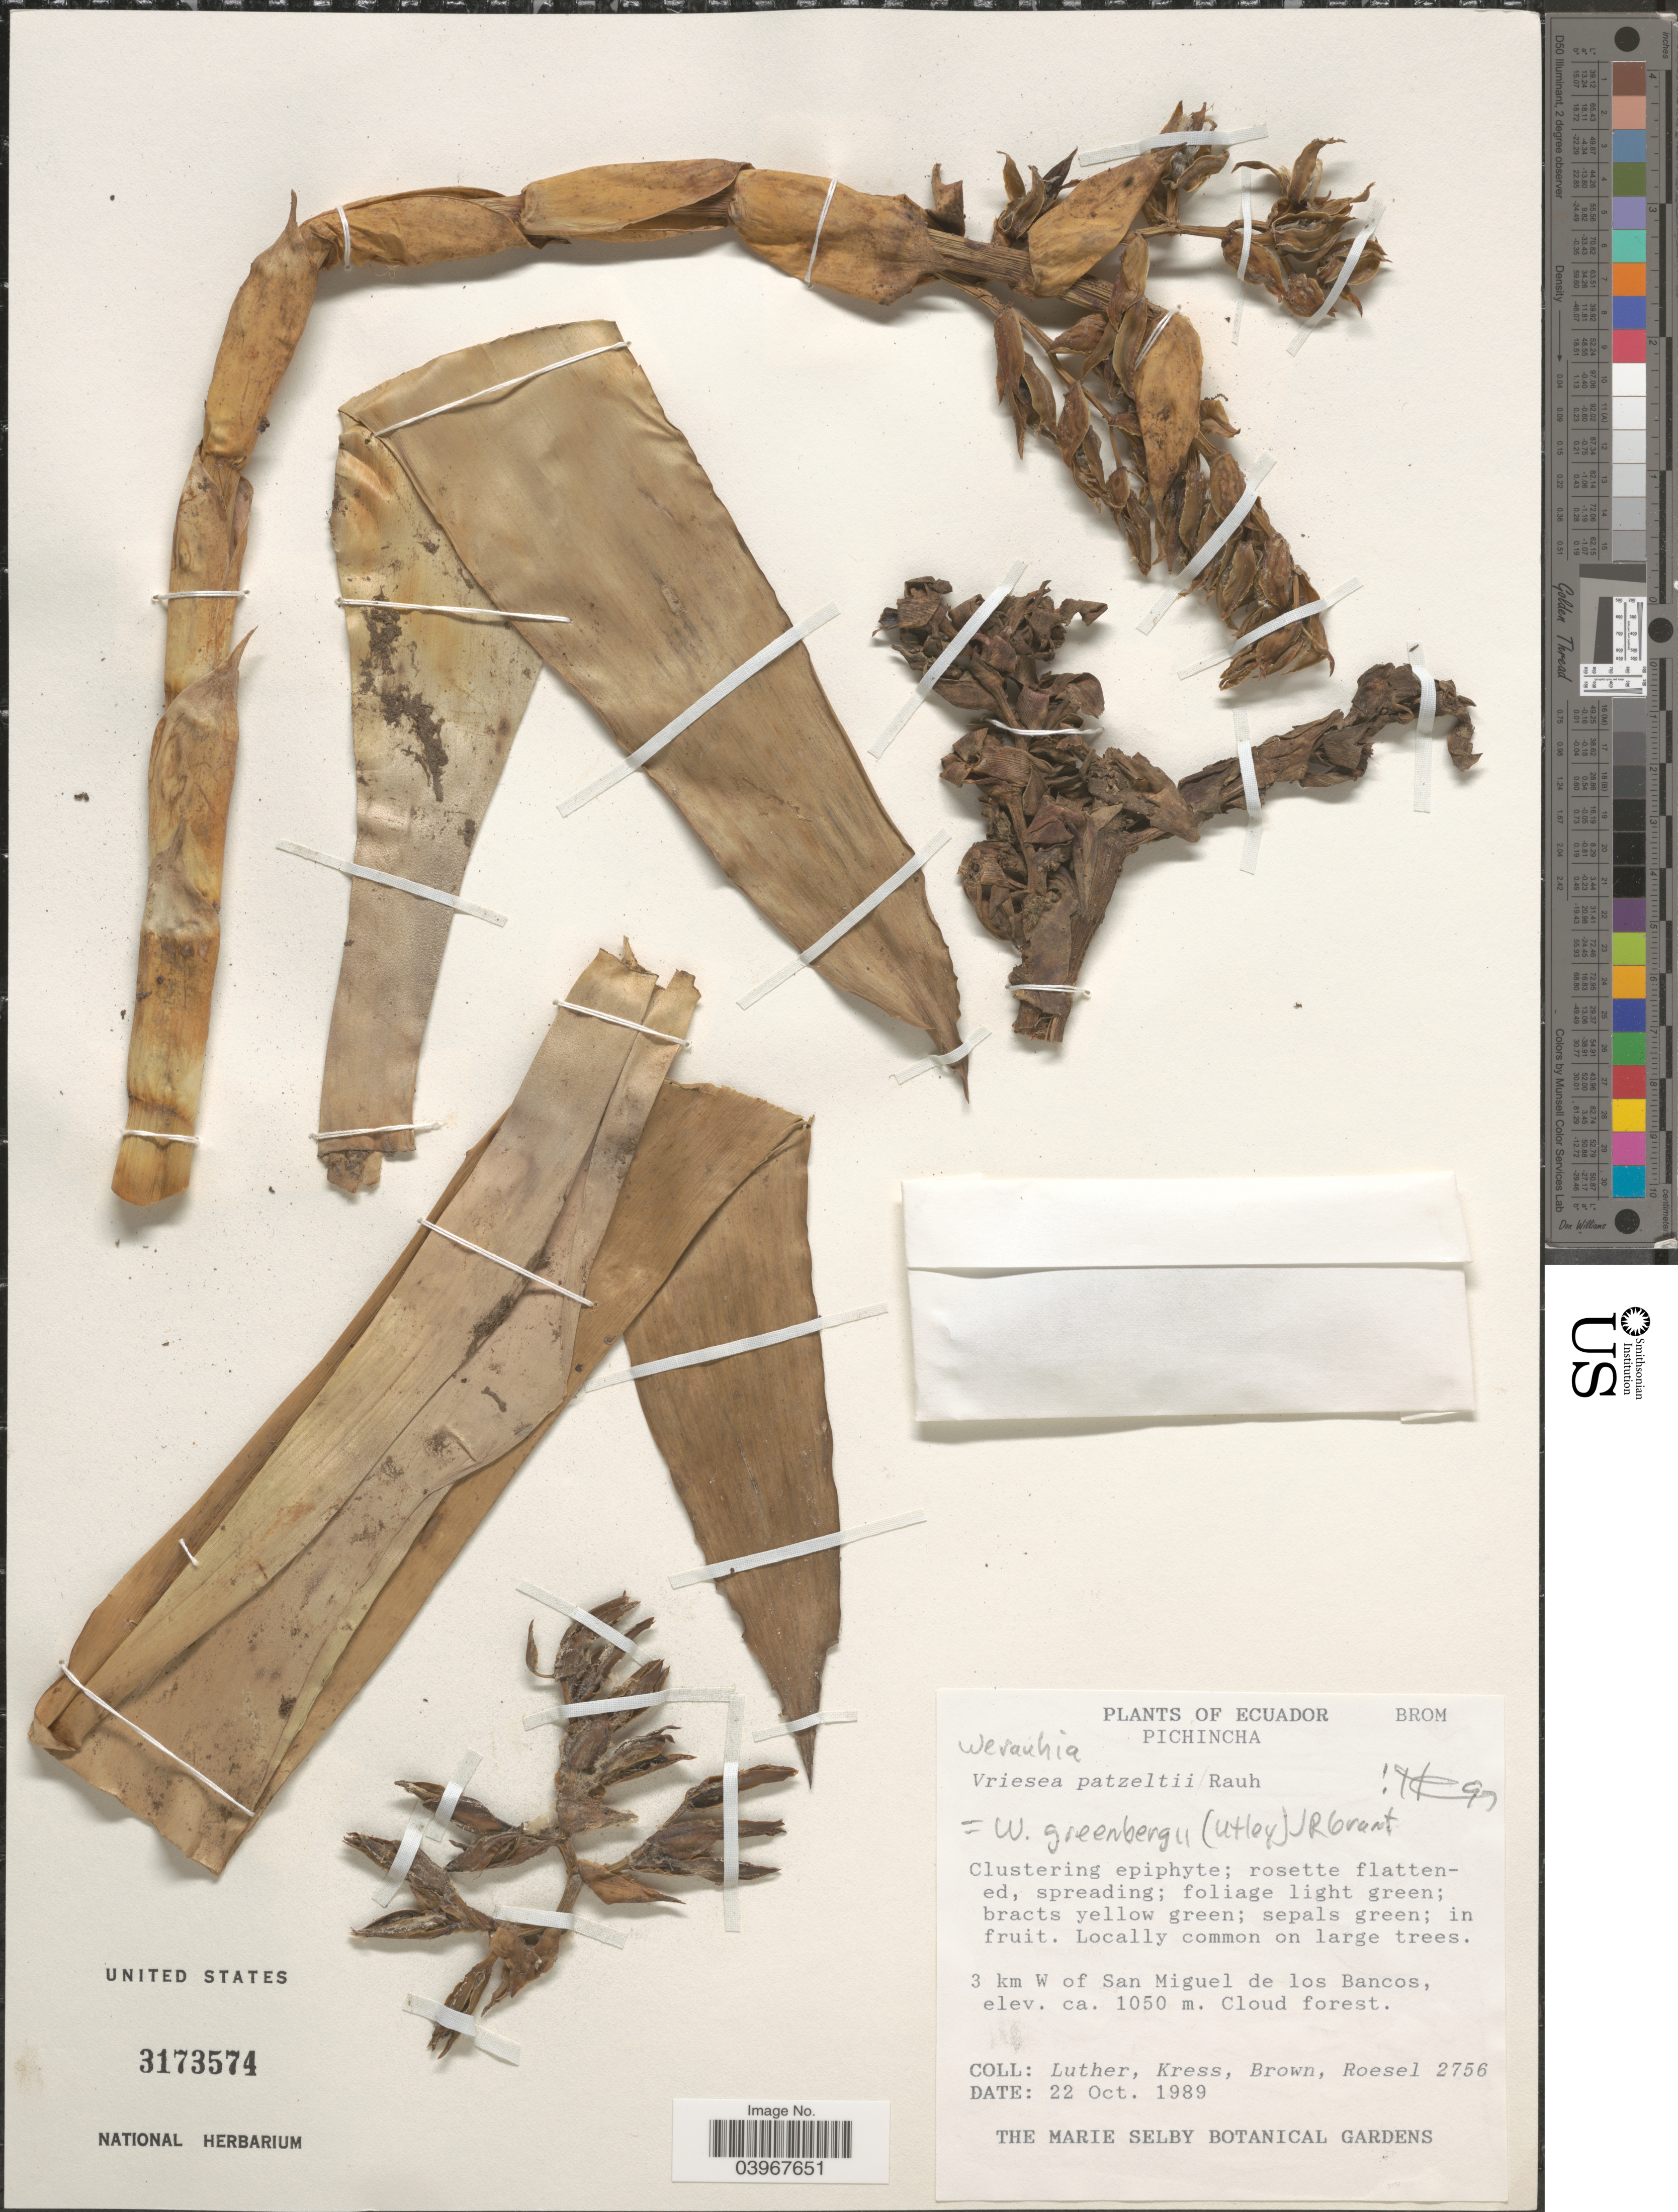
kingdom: Plantae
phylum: Tracheophyta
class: Liliopsida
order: Poales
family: Bromeliaceae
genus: Werauhia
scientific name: Werauhia greenbergii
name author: (Utley) J.R. Grant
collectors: -- Luther, -- Kress, -- Brown & Roesel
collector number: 2756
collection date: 1989-10-22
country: Ecuador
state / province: Pichincha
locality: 3 km W of San Miguel de los Bancos, Cloud forest.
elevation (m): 1050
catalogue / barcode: US 3173574